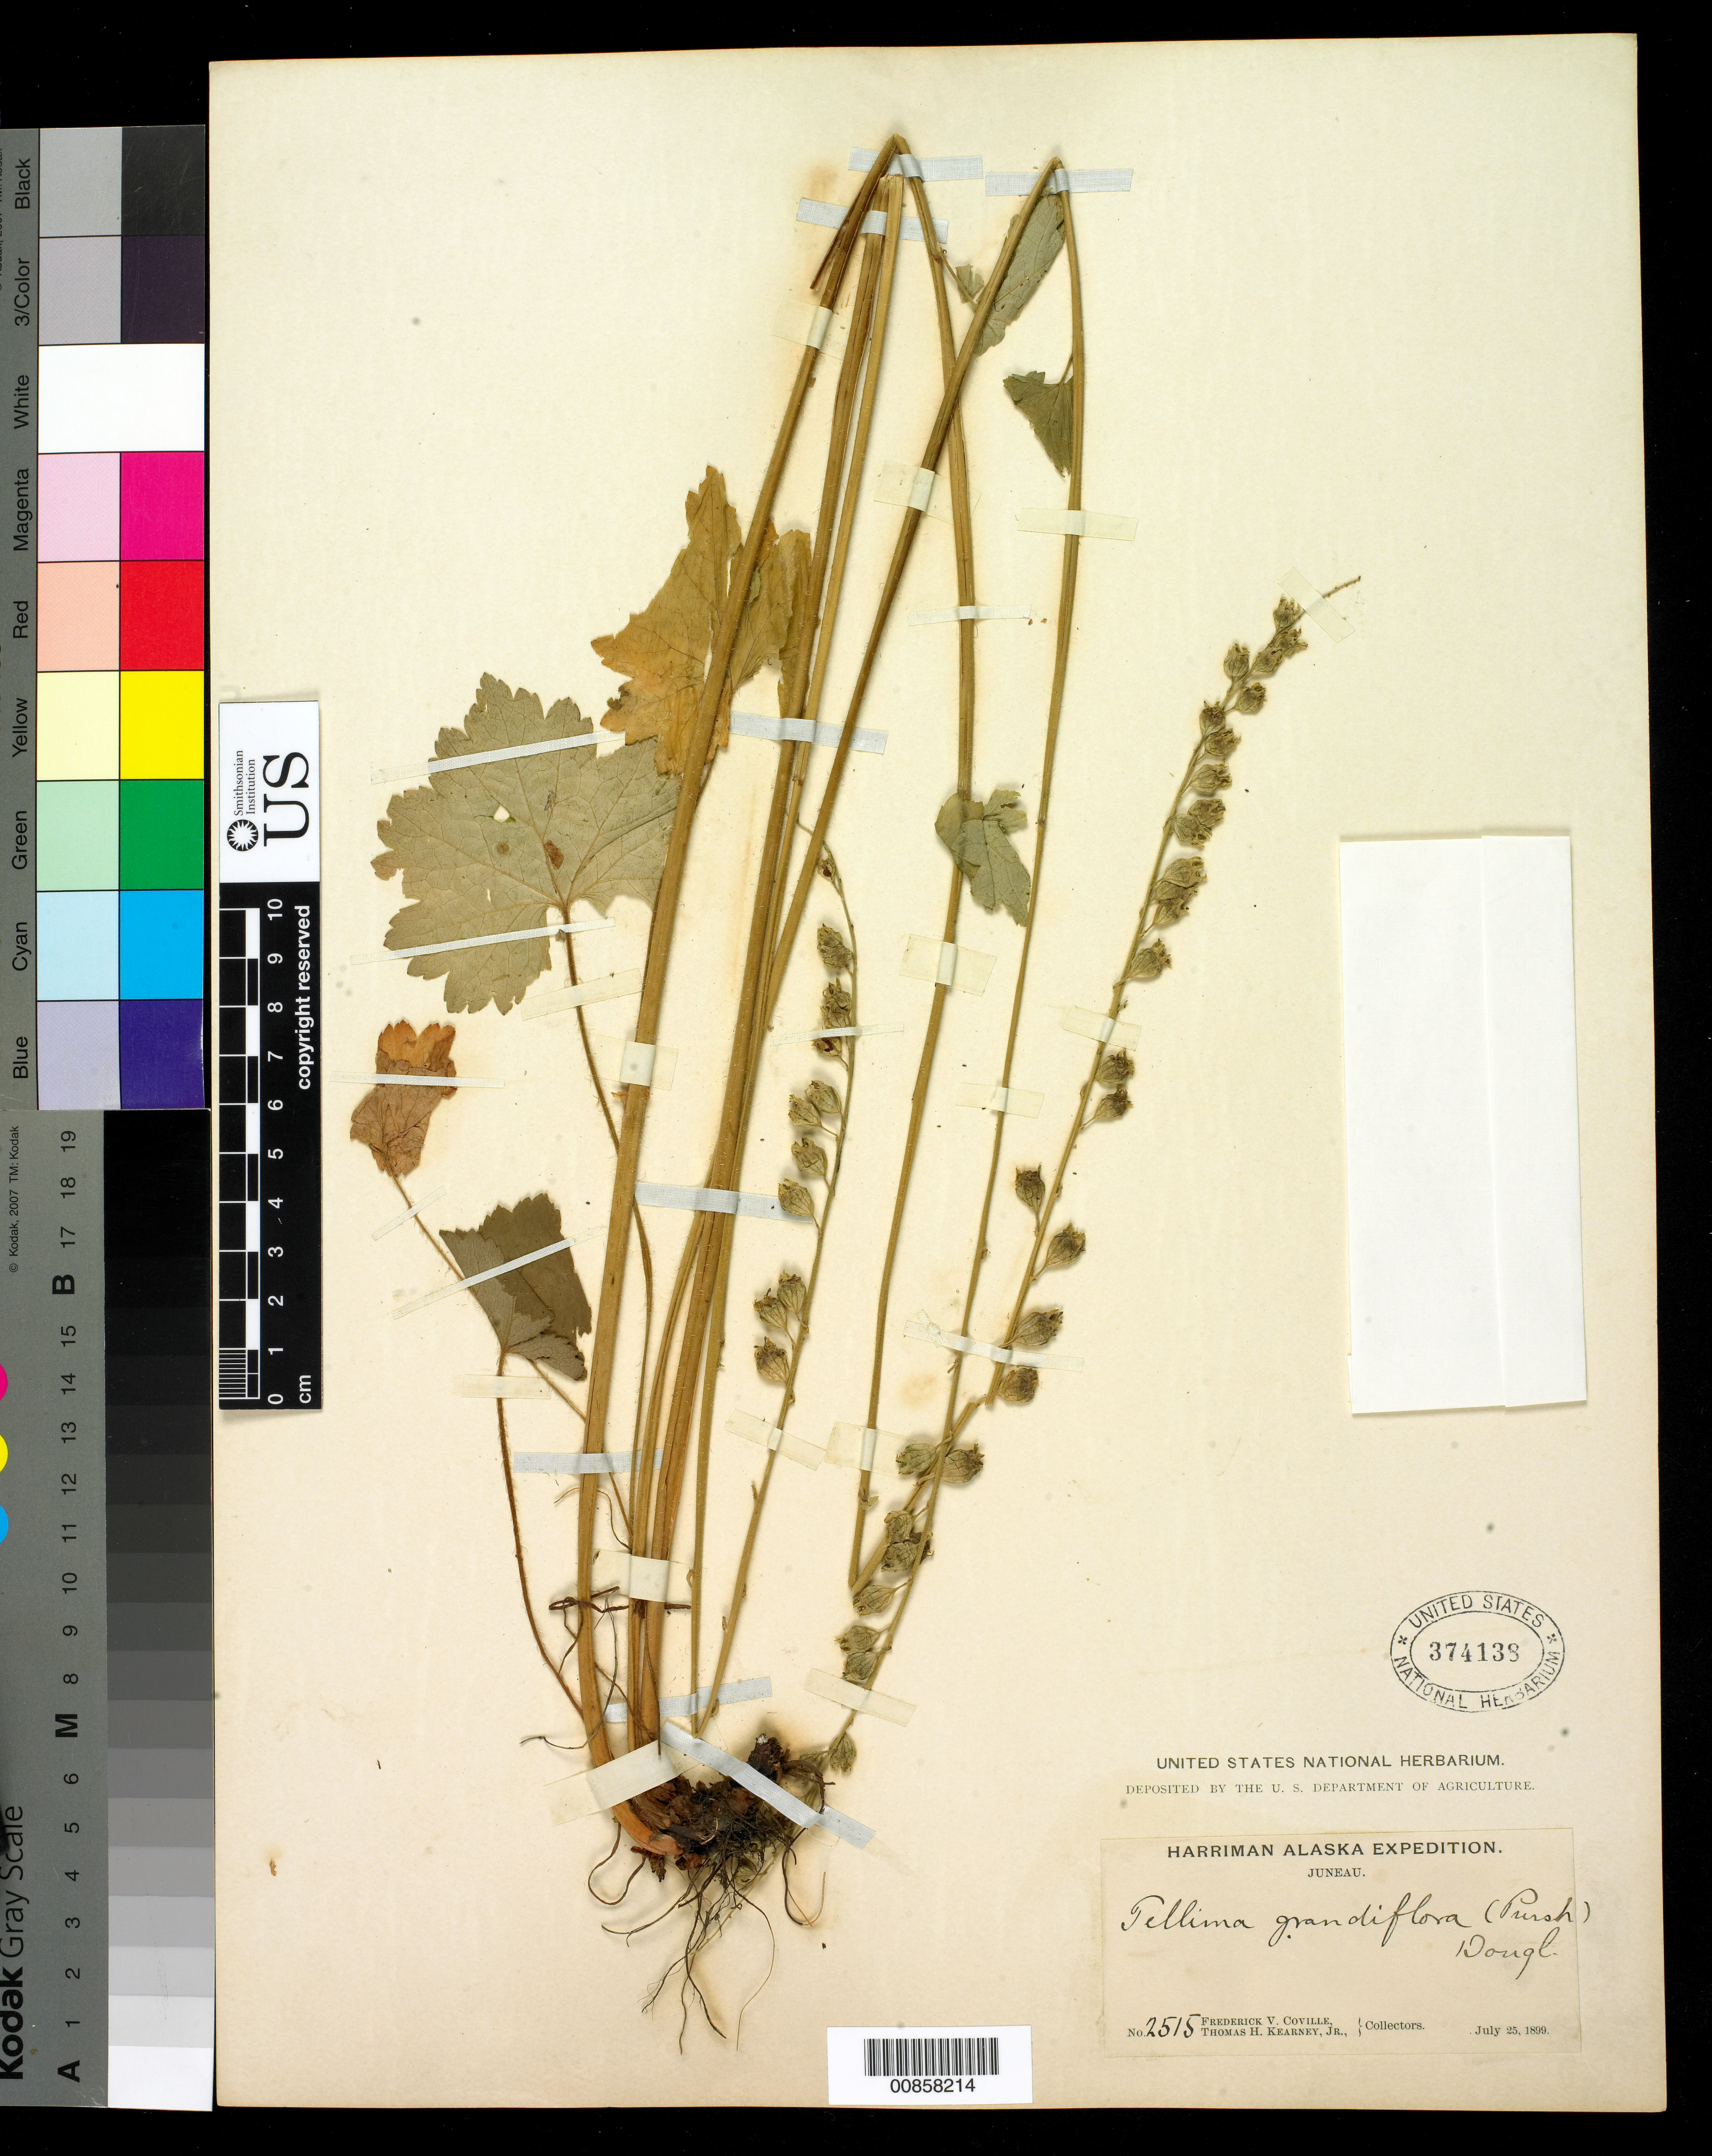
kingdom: Plantae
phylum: Tracheophyta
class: Magnoliopsida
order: Saxifragales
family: Saxifragaceae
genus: Tellima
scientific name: Tellima grandiflora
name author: (Pursh) Douglas ex Lindl.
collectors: F. V. Coville & T. H. Kearney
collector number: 2515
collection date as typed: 25 Jul 1899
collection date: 1899-07-25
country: United States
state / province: Alaska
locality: Juneau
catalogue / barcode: US 374138